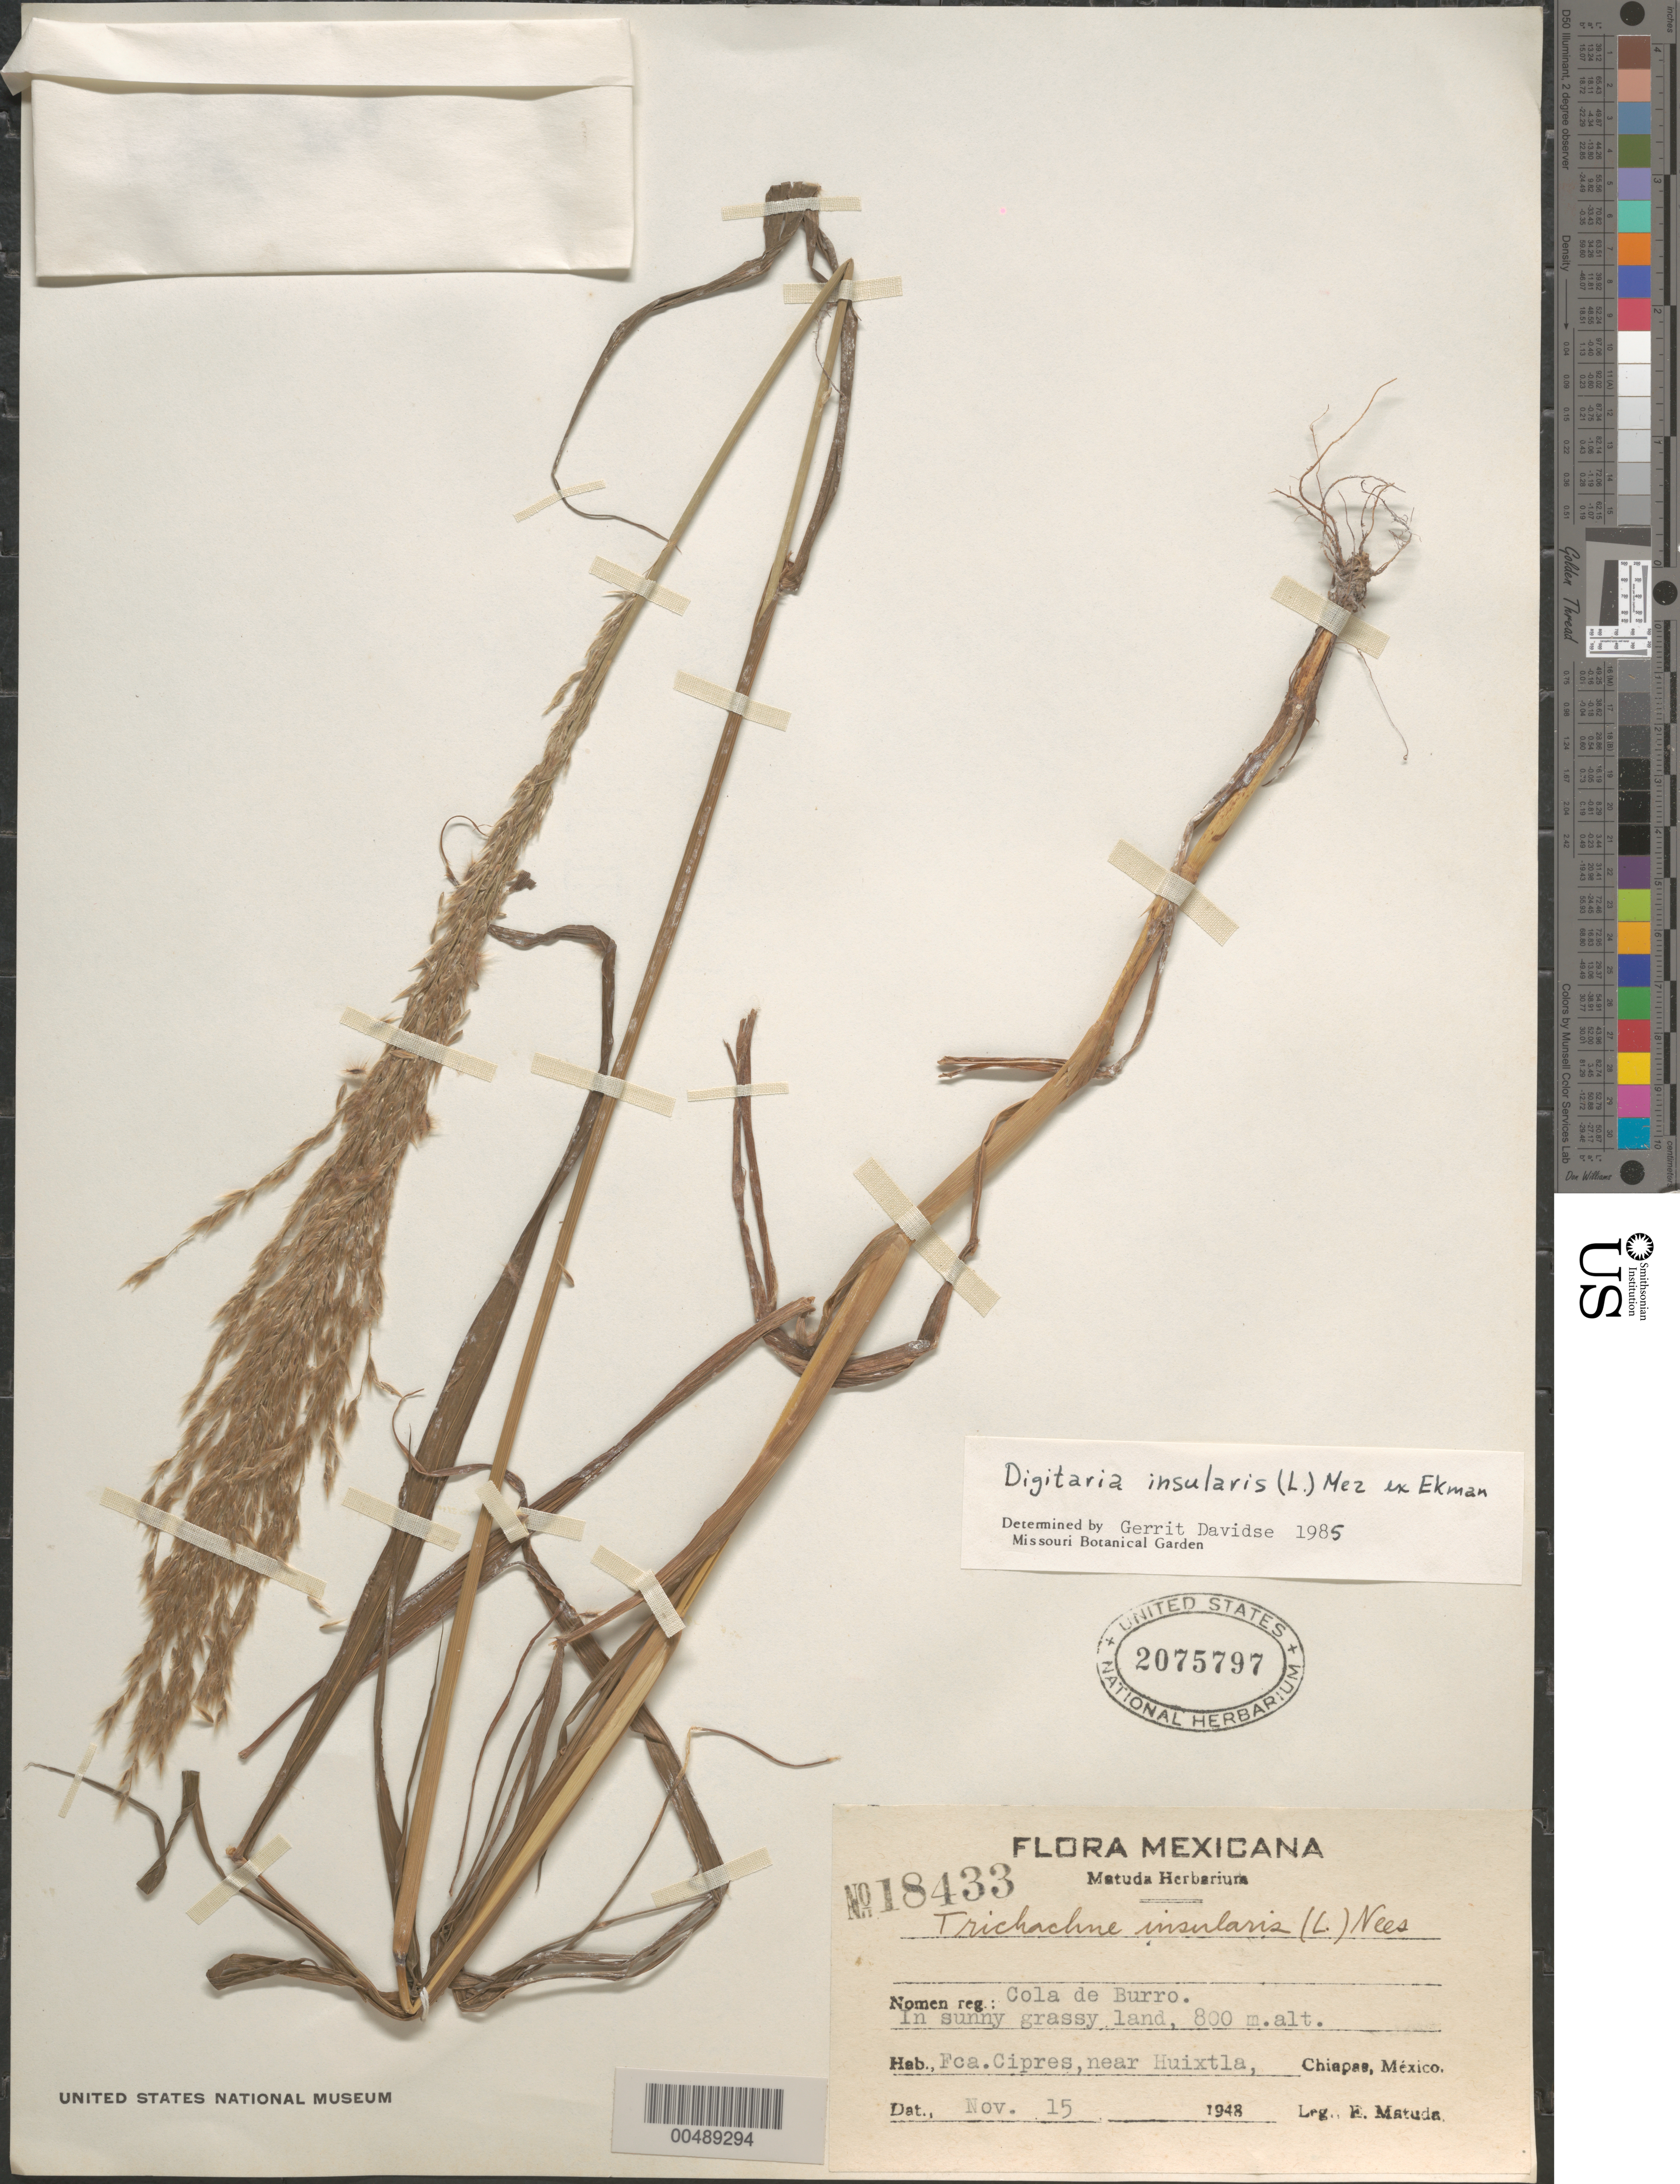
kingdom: Plantae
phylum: Tracheophyta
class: Liliopsida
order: Poales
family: Poaceae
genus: Digitaria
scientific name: Digitaria insularis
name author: (L.) Fedde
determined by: Davidse, Gerrit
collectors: E. Matuda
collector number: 18433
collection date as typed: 15 Nov 1948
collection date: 1948-11-15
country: Mexico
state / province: Chiapas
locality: Cola de Burro, Fca. Cipres, near Huixtla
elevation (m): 800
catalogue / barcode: US 2075797